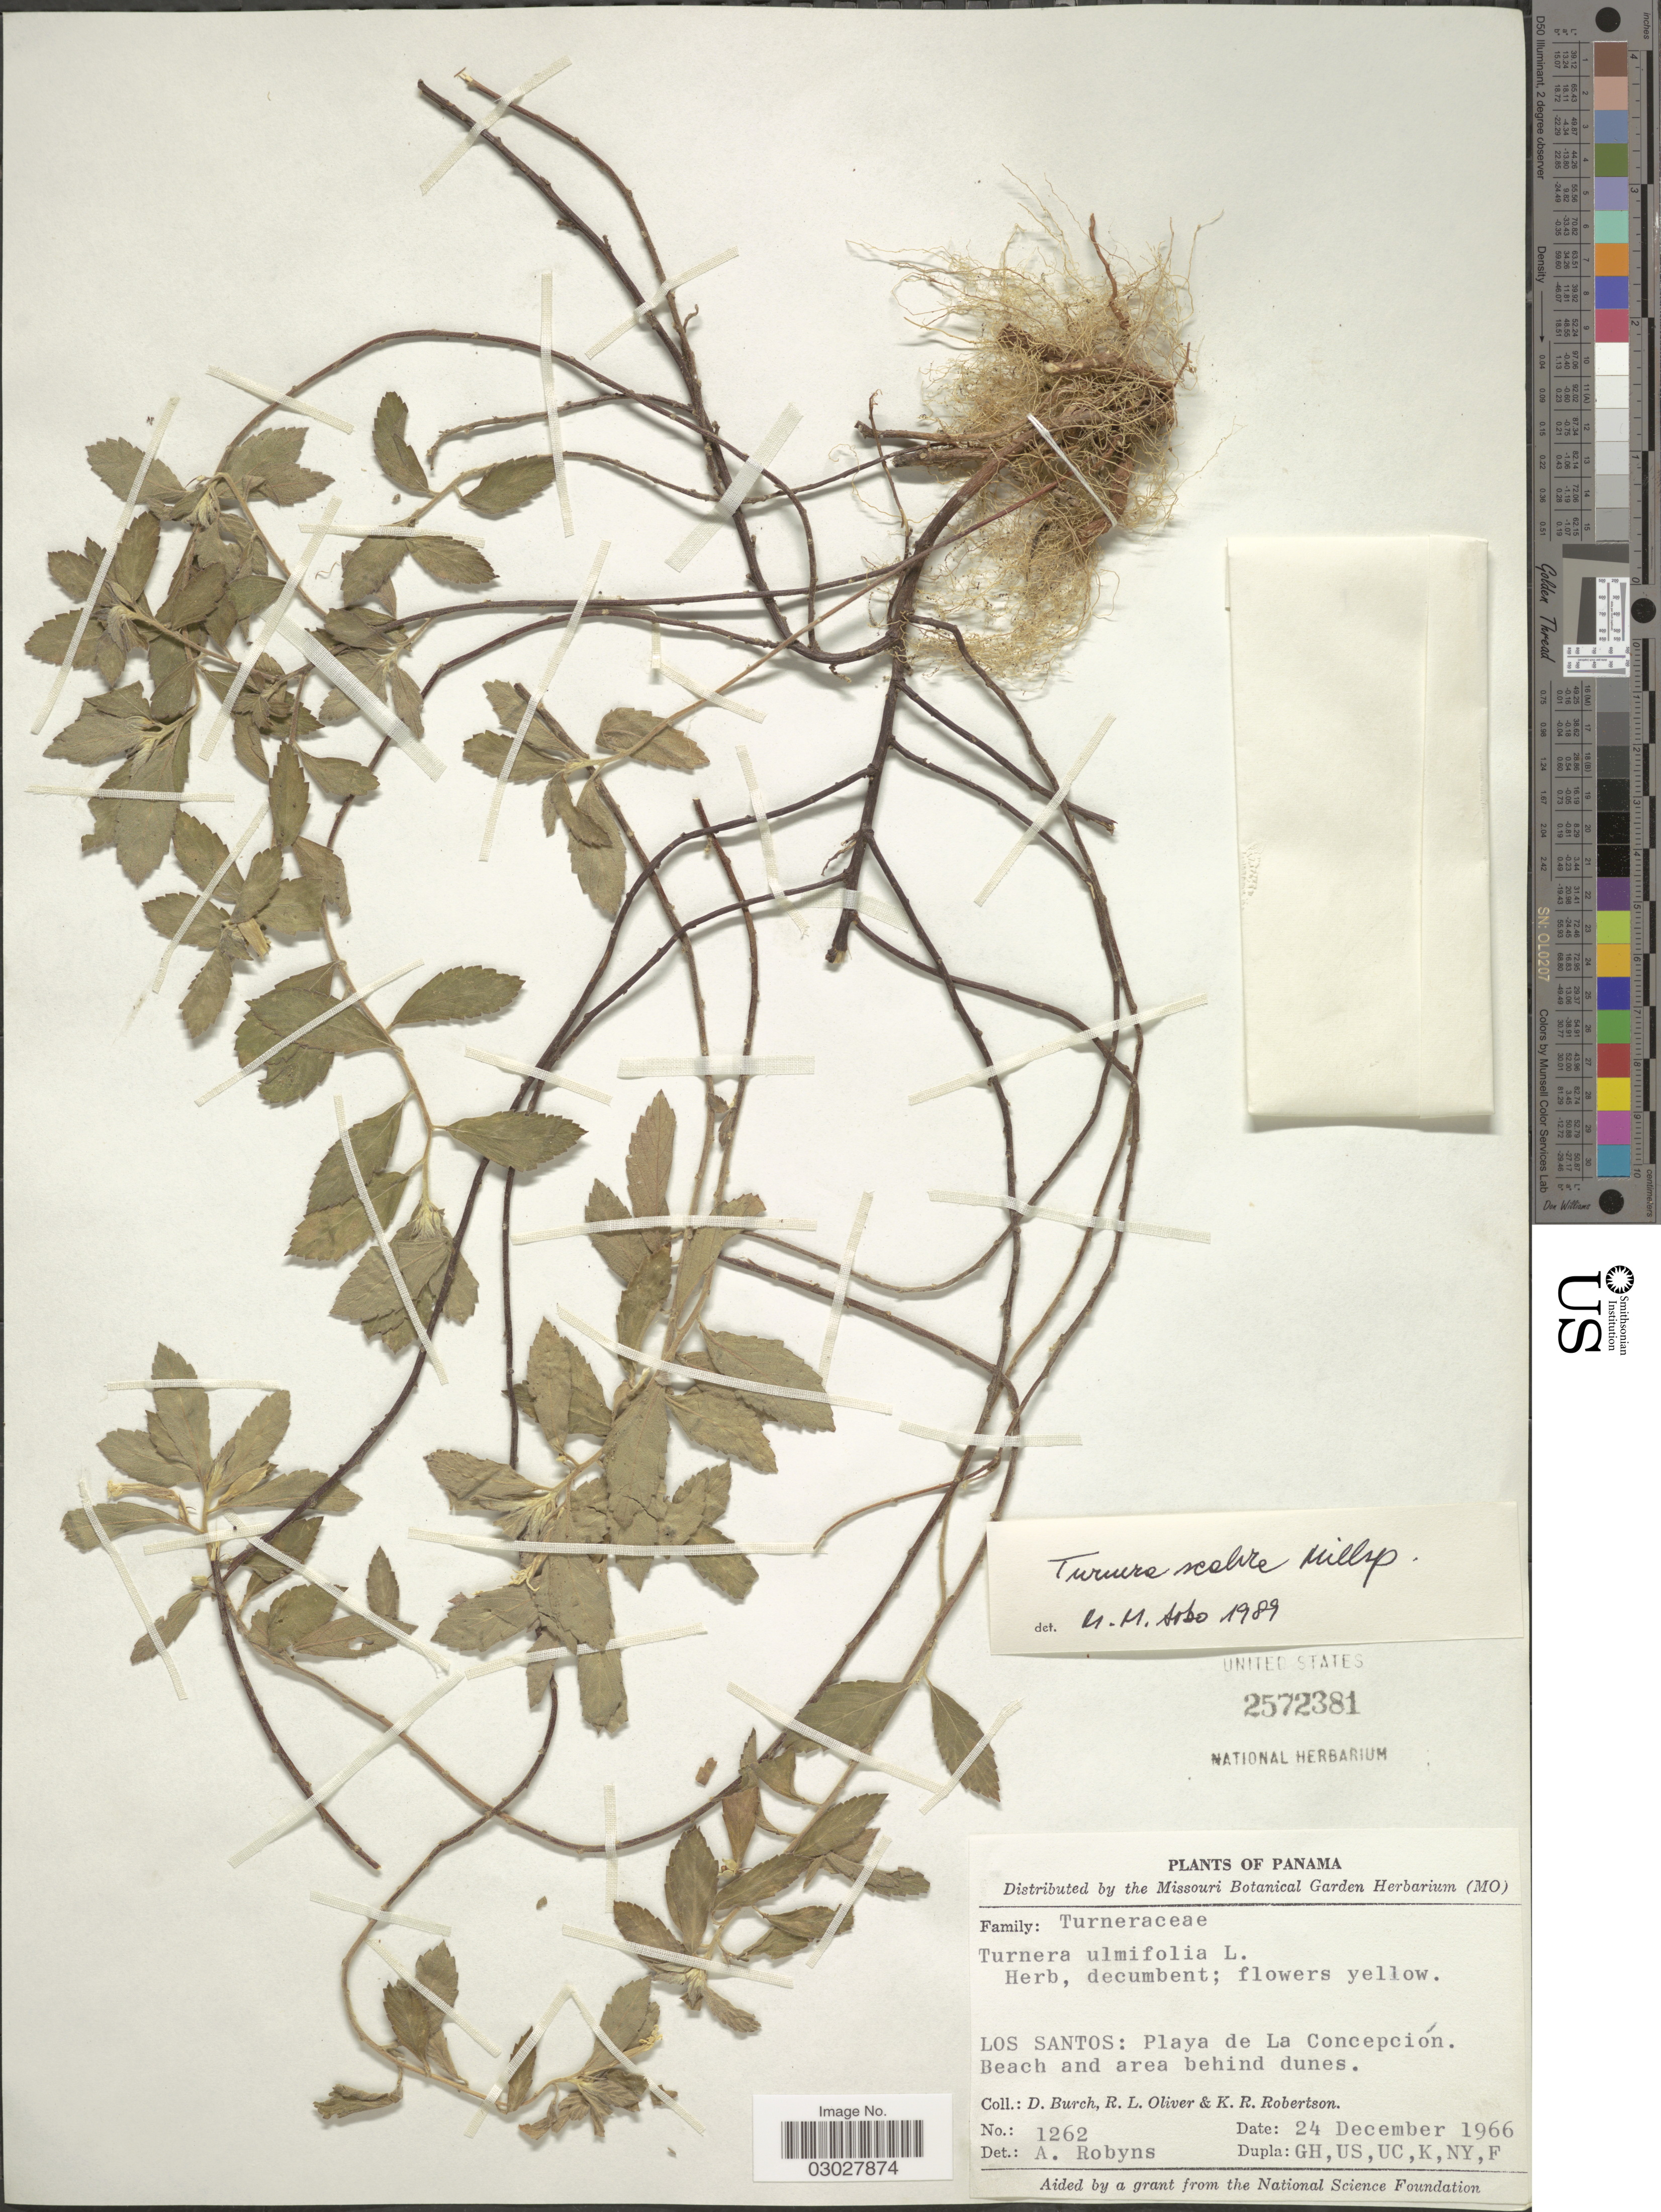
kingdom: Plantae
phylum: Tracheophyta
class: Magnoliopsida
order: Malpighiales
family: Turneraceae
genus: Turnera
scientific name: Turnera scabra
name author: Millsp.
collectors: D. Burch, R. Oliver & K. Robertson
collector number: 1262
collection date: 1966-12-24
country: Panama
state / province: Los Santos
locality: Playa de La Concepción. Beach and area behind dunes.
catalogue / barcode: US 2572381